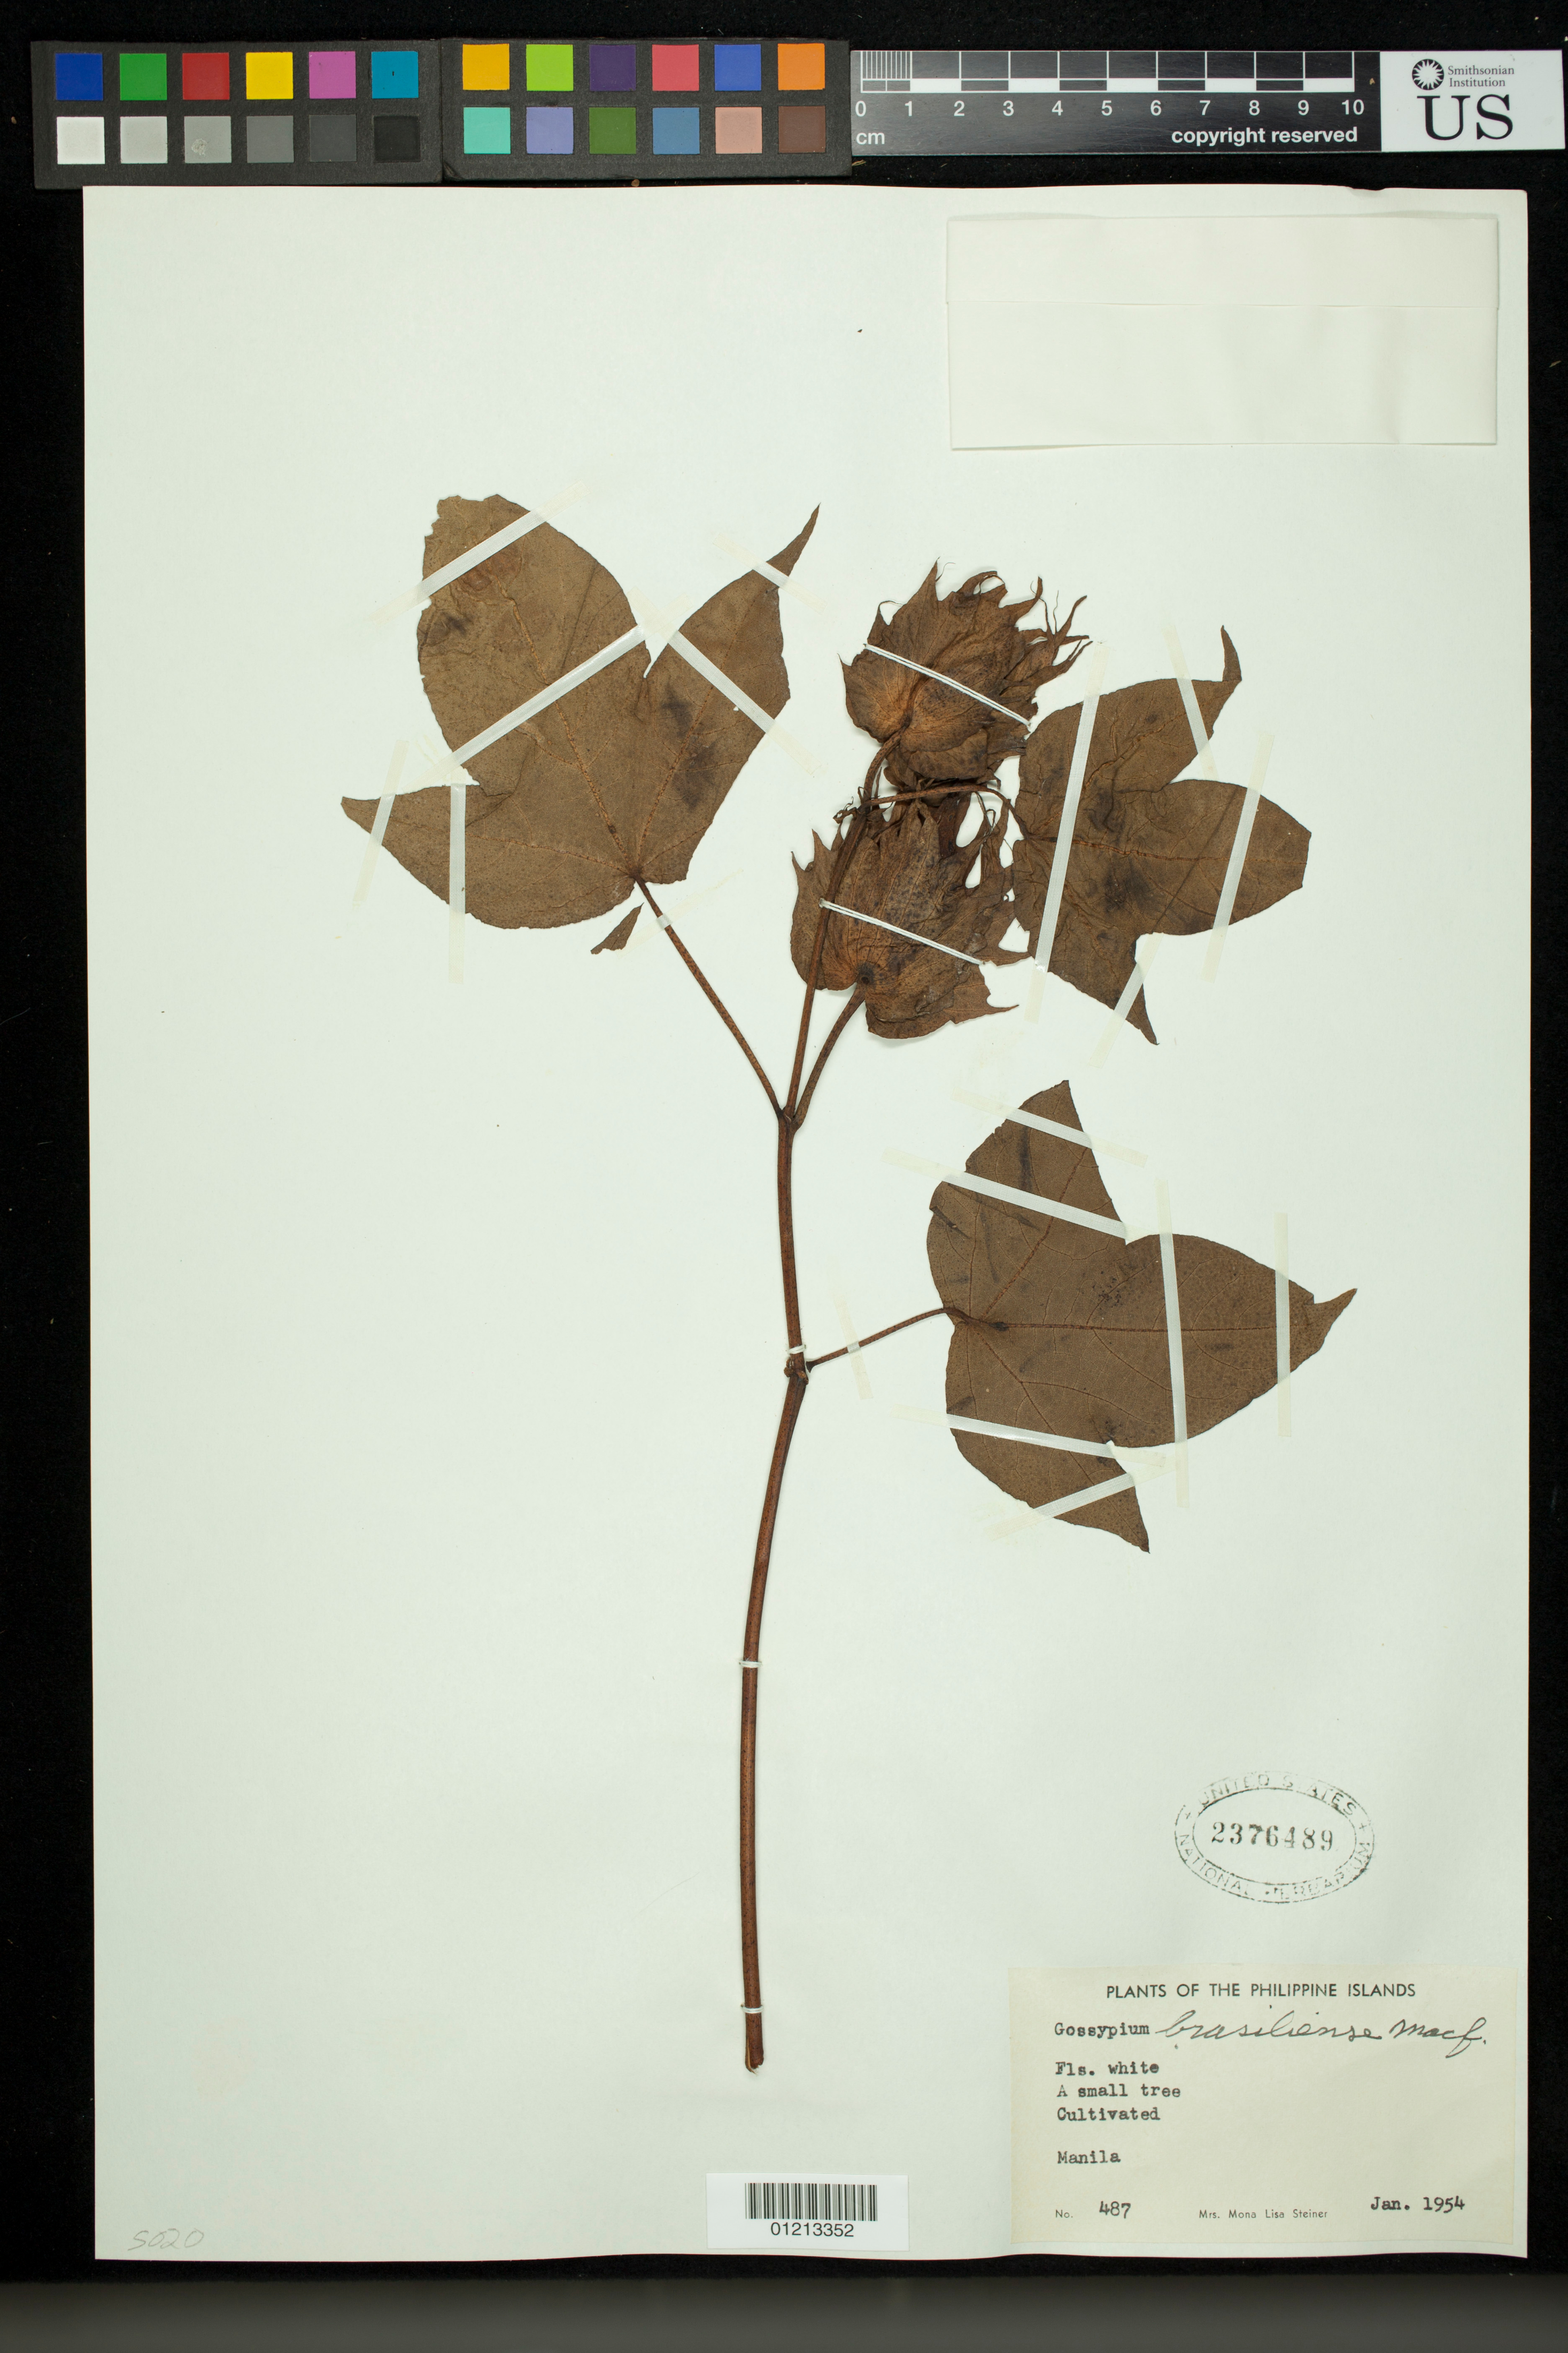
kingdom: Plantae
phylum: Tracheophyta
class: Magnoliopsida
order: Malvales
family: Malvaceae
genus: Gossypium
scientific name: Gossypium brasiliense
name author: Macfad.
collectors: M. Steiner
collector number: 487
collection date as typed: Jan 1954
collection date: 1954-01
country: Philippines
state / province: National Capital Region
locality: Manila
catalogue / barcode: US 2376489